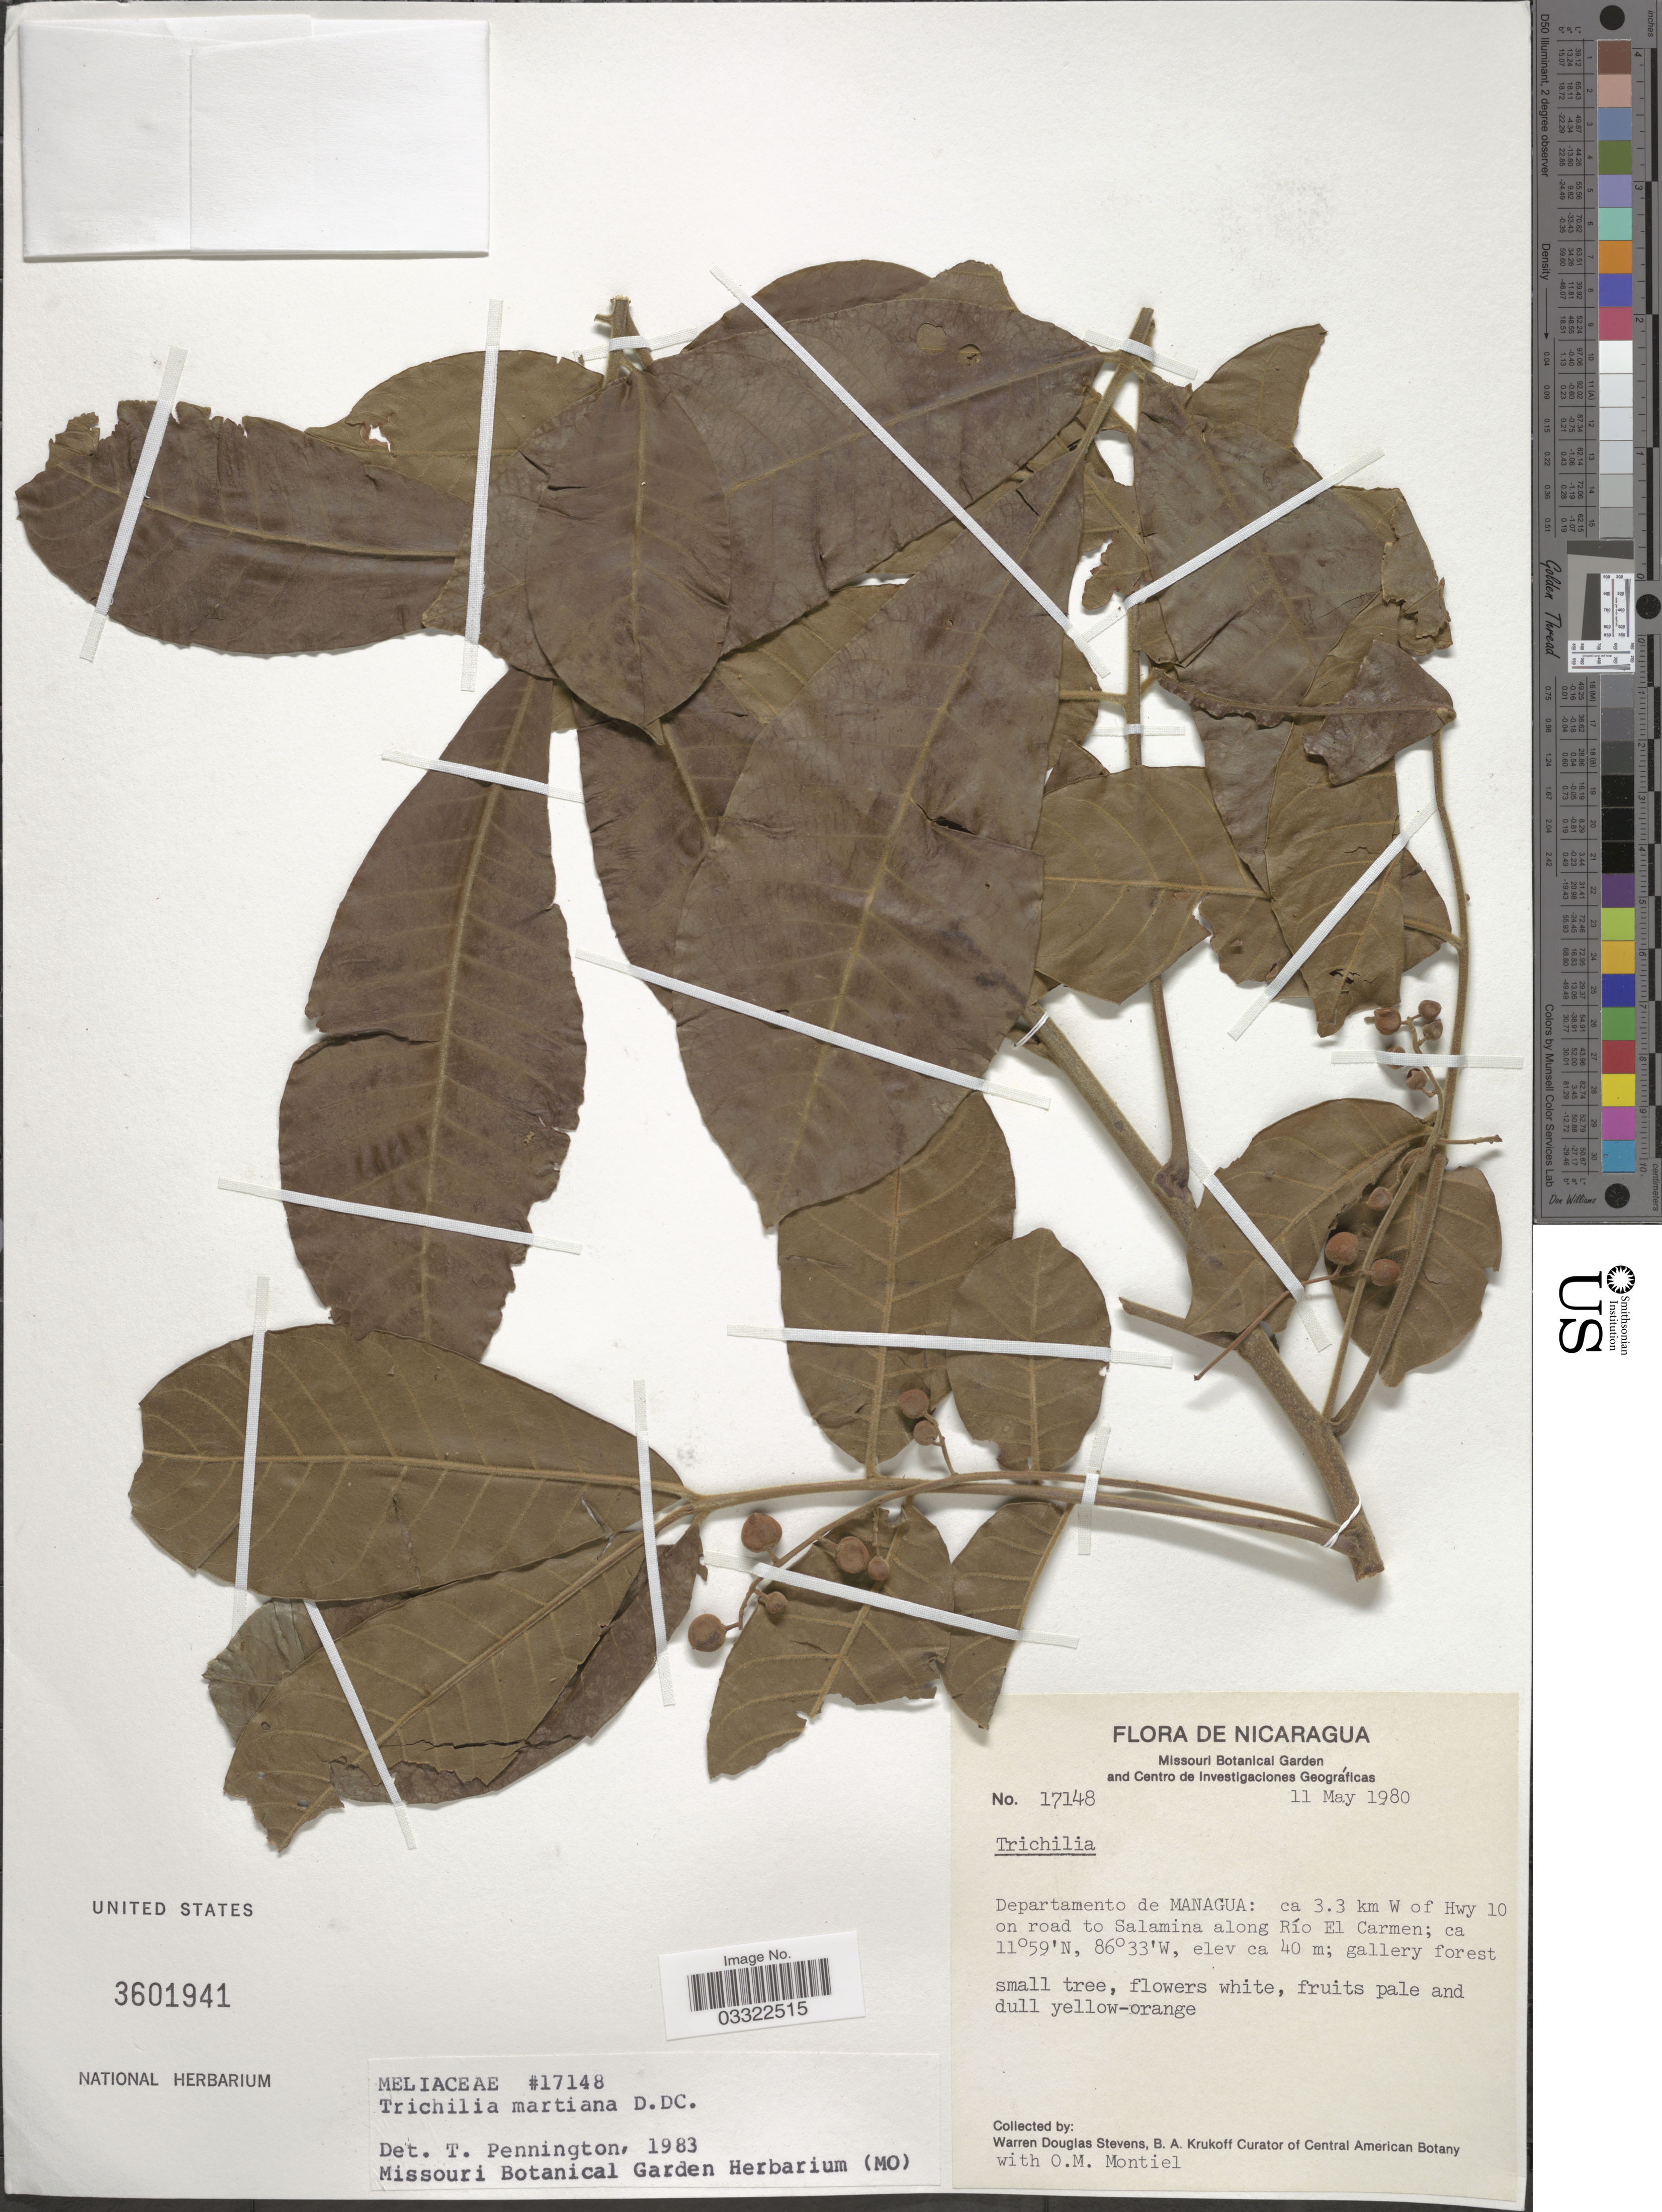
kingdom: Plantae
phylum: Tracheophyta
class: Magnoliopsida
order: Sapindales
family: Meliaceae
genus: Trichilia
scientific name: Trichilia martiana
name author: C. DC.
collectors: W. D. Stevens, B. A. Krukoff & O. Montiel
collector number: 17148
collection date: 1980-05-11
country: Nicaragua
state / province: Managua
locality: Departamento de Managua: ca. 3.3 km W of Hwy 10 on road to Salamina along Río El Carmen.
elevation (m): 40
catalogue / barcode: US 3601941